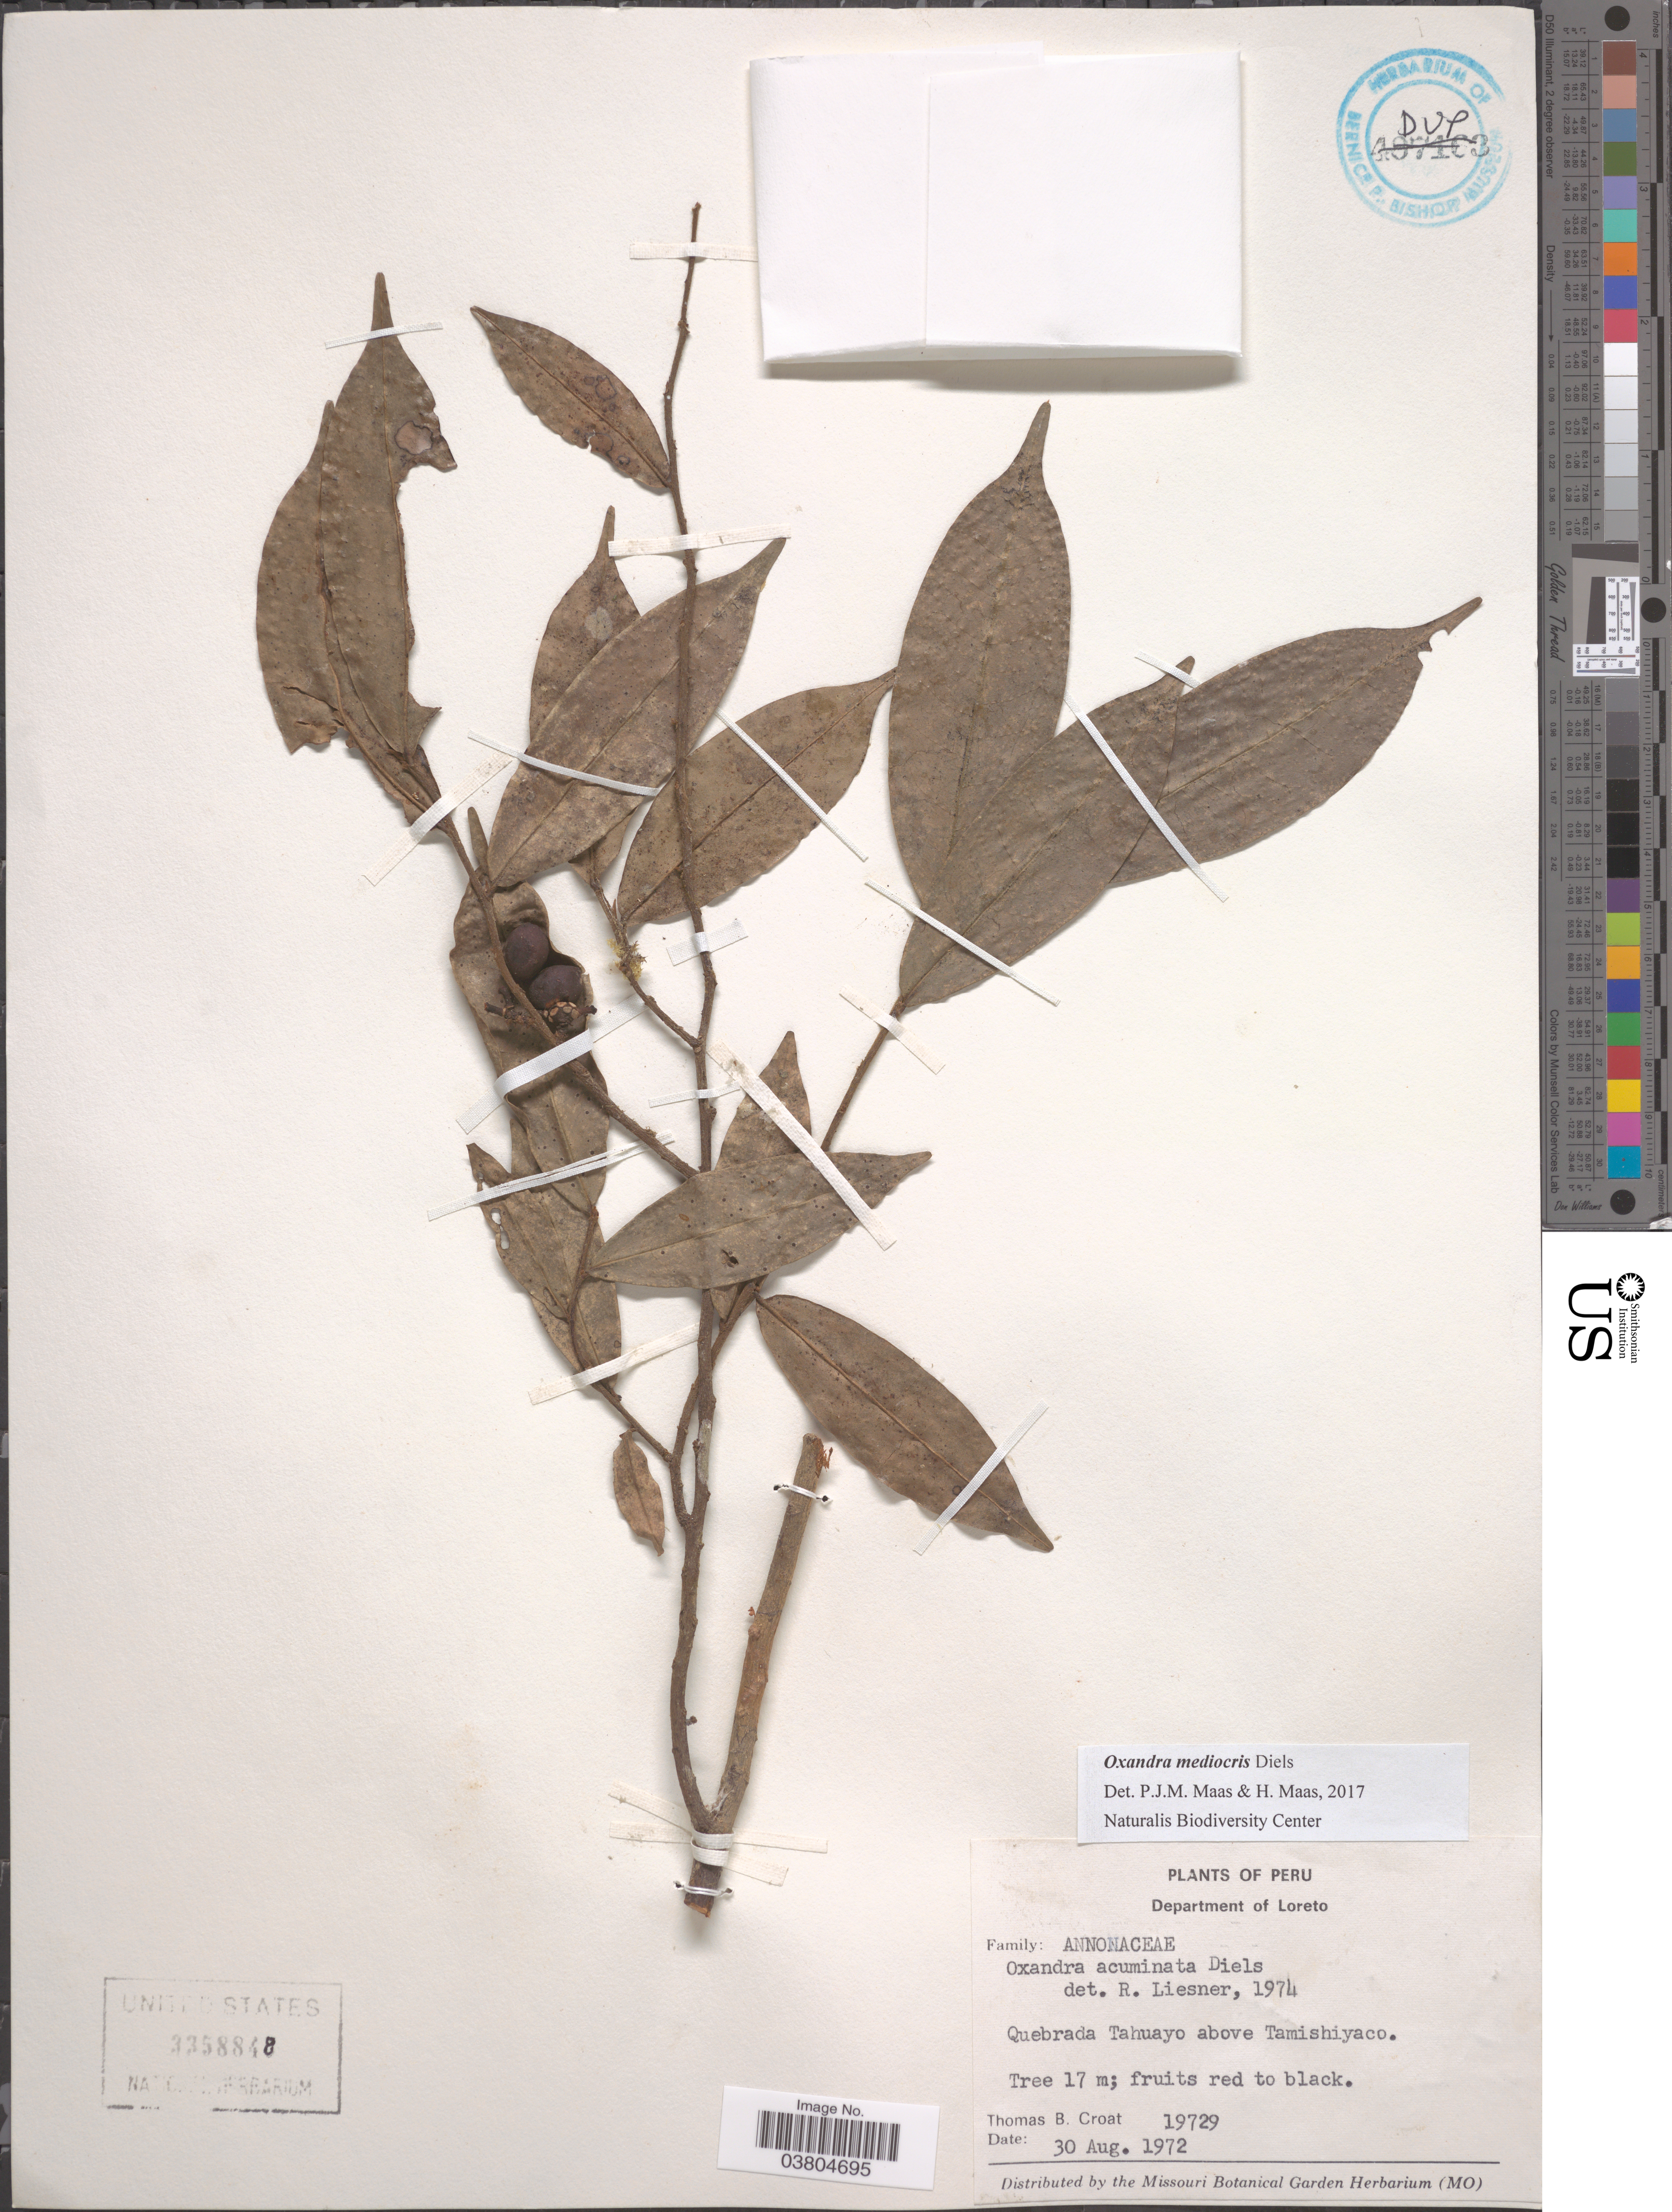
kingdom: Plantae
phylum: Tracheophyta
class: Magnoliopsida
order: Magnoliales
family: Annonaceae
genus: Oxandra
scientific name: Oxandra mediocris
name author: Diels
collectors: T. B. Croat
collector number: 19729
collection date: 1972-08-30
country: Peru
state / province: Loreto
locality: Department of Loreto. Quebrada Tahuayo above Tamishiyaco.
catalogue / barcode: US 3358848